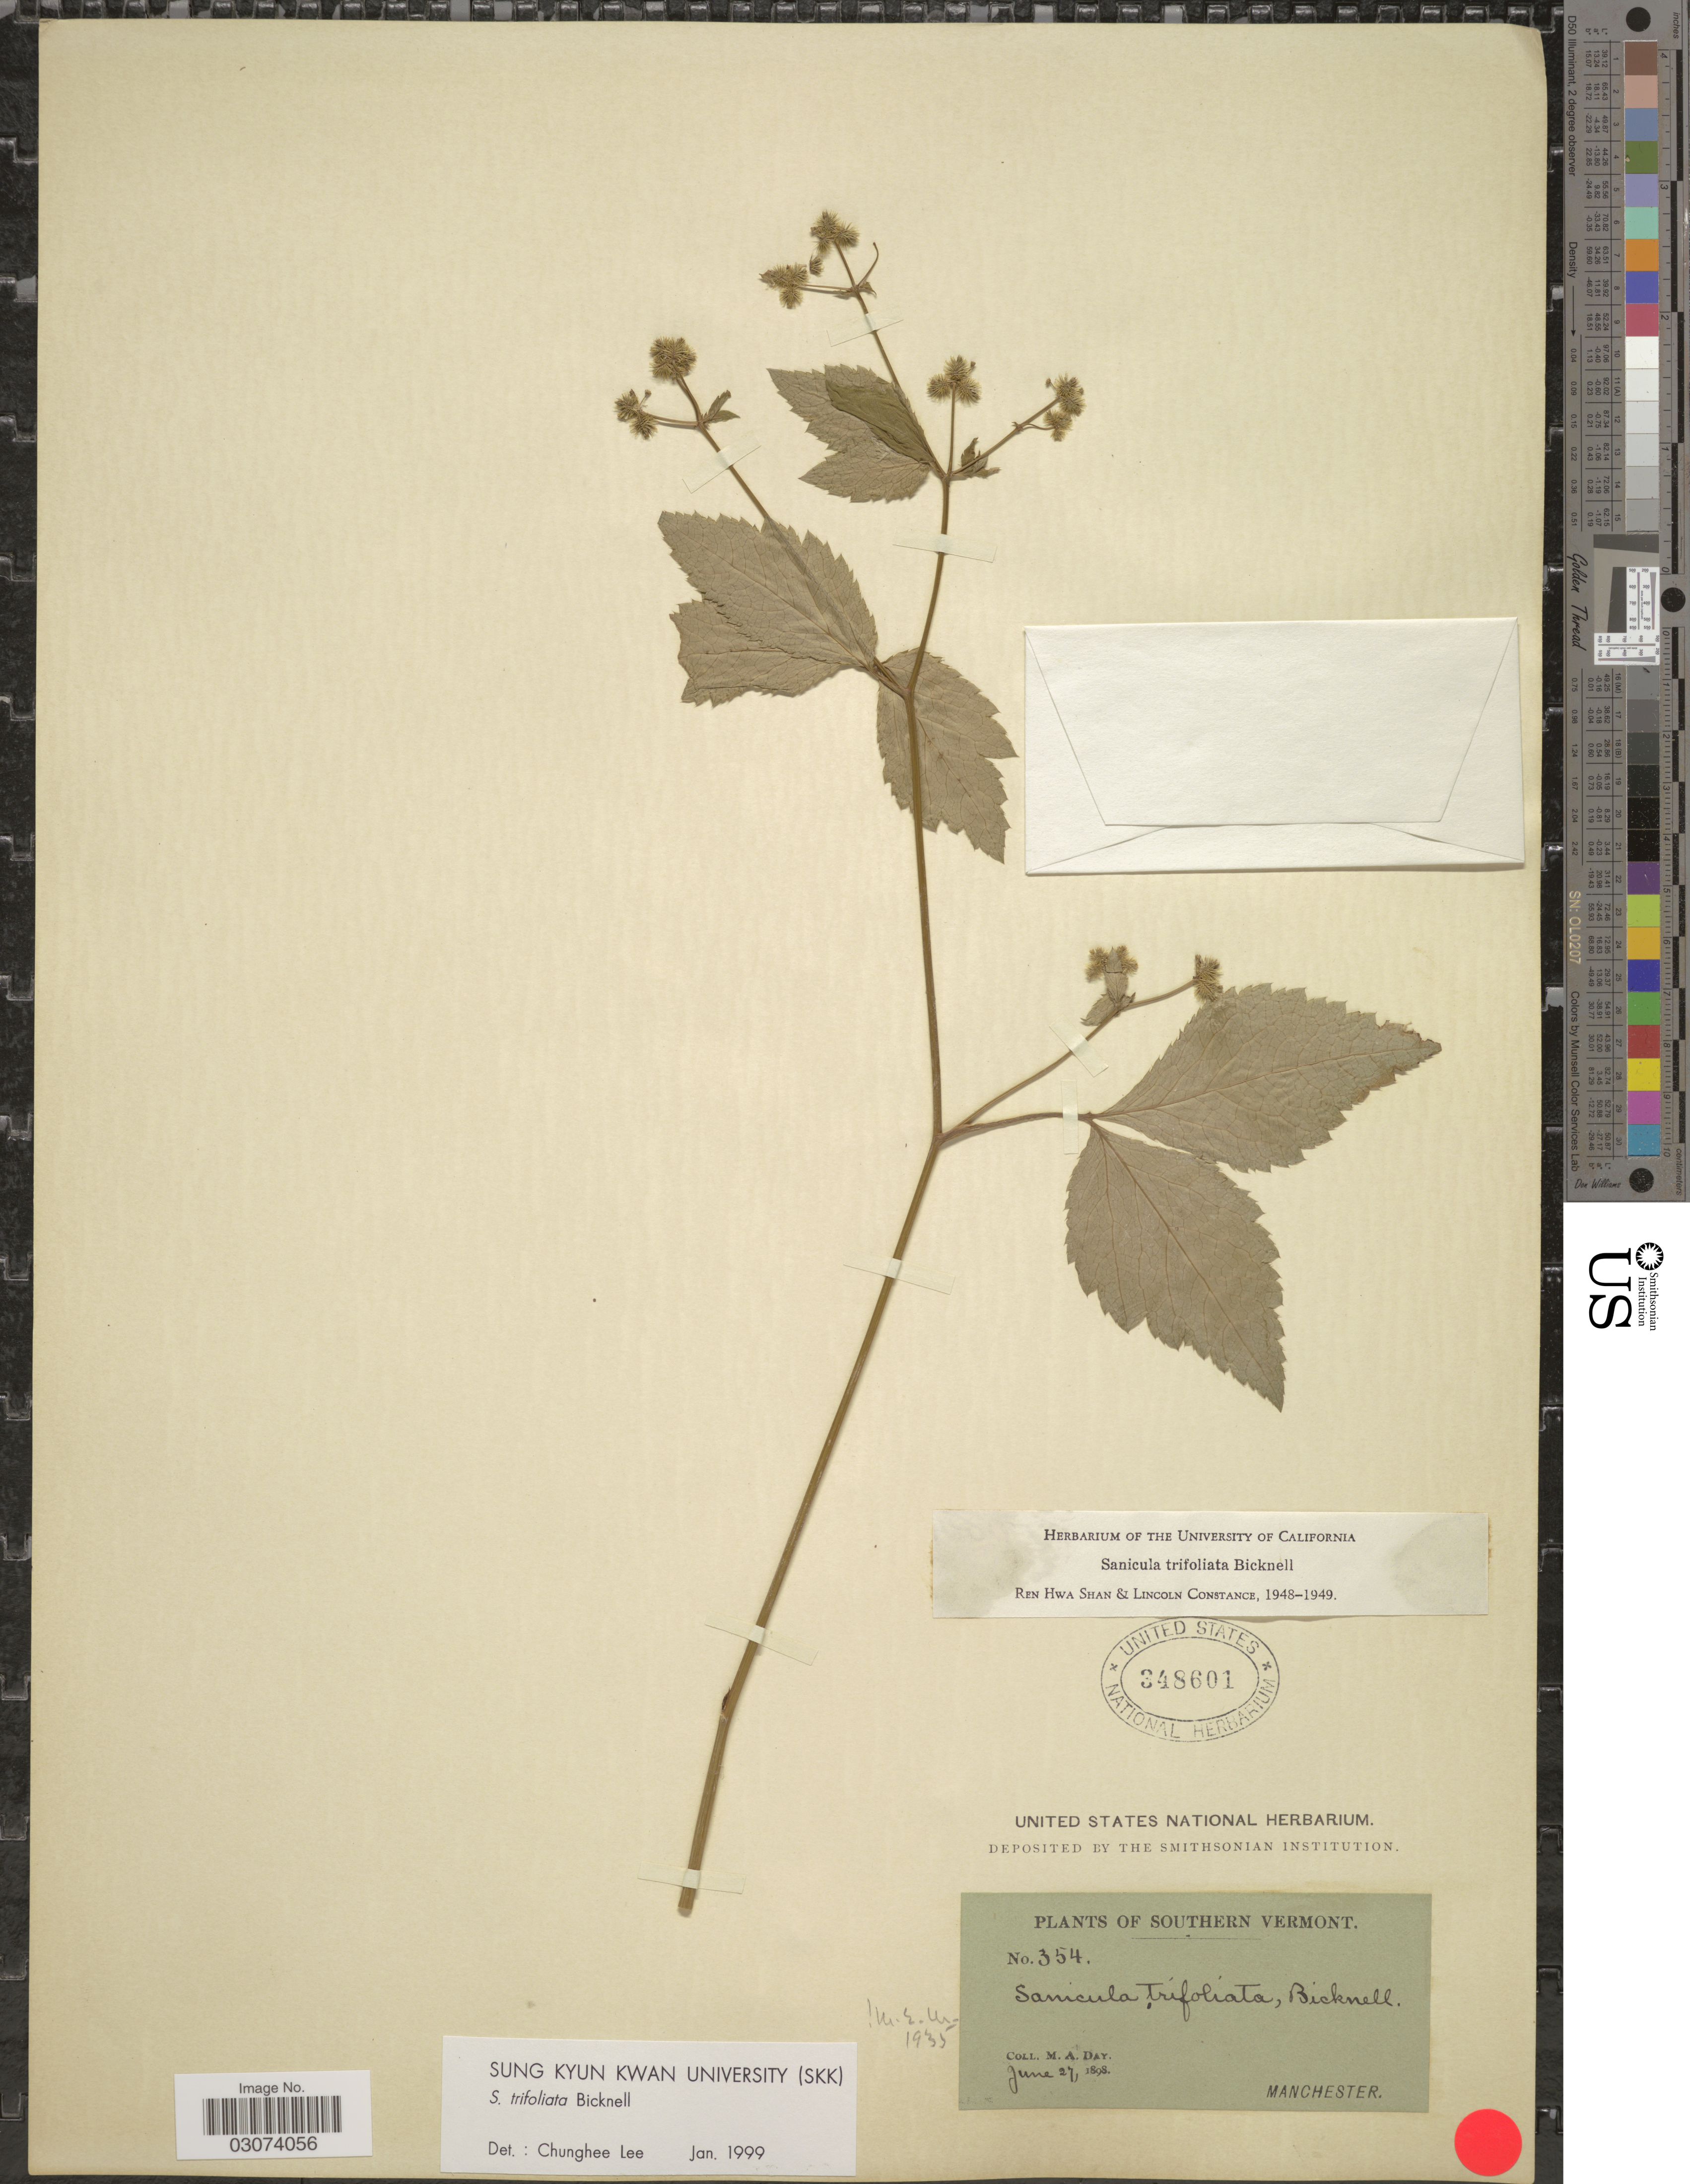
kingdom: Plantae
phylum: Tracheophyta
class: Magnoliopsida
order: Apiales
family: Apiaceae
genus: Sanicula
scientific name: Sanicula trifoliata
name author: E.P. Bicknell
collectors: M. Day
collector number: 354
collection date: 1898-06-27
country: United States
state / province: Vermont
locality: Southern Vermont. Manchester.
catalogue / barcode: US 348601